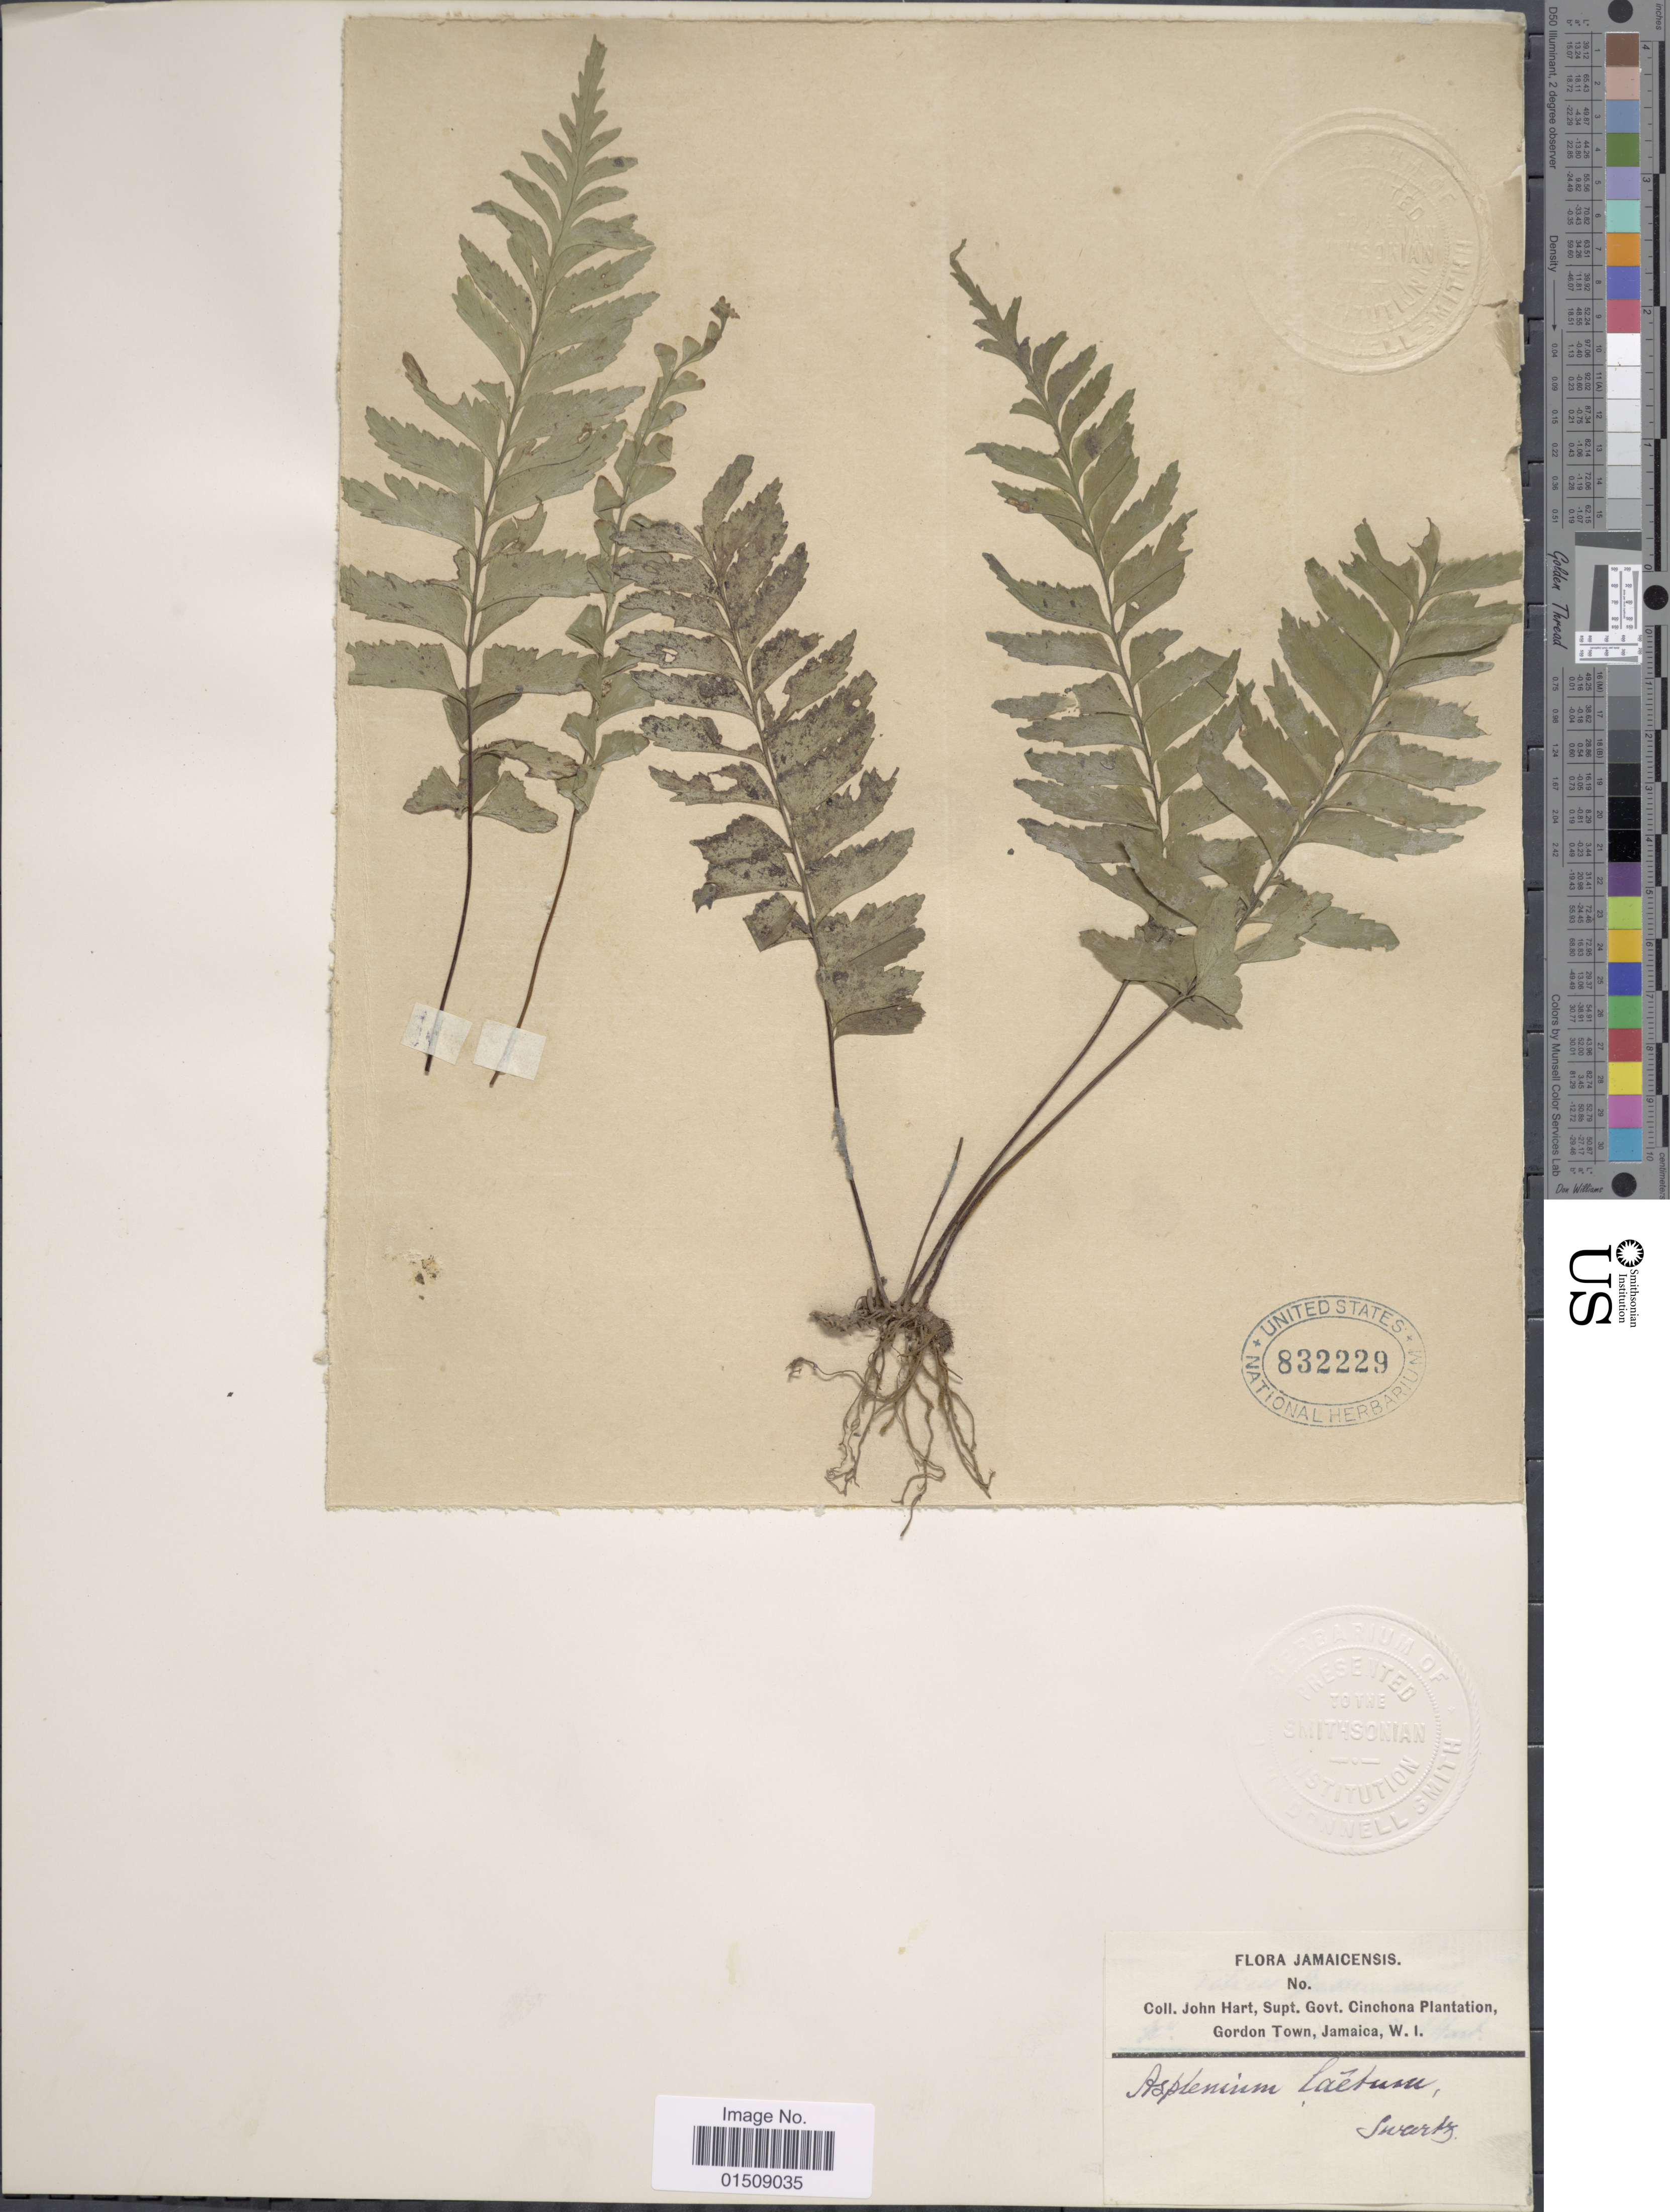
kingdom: Plantae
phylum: Tracheophyta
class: Polypodiopsida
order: Polypodiales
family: Aspleniaceae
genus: Asplenium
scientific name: Asplenium laetum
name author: Sw.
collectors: J. H. Hart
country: Jamaica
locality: Cinchona Plantation, Gordon Town, Jamaica, W.I. [unsure placement]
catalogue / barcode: US 832229